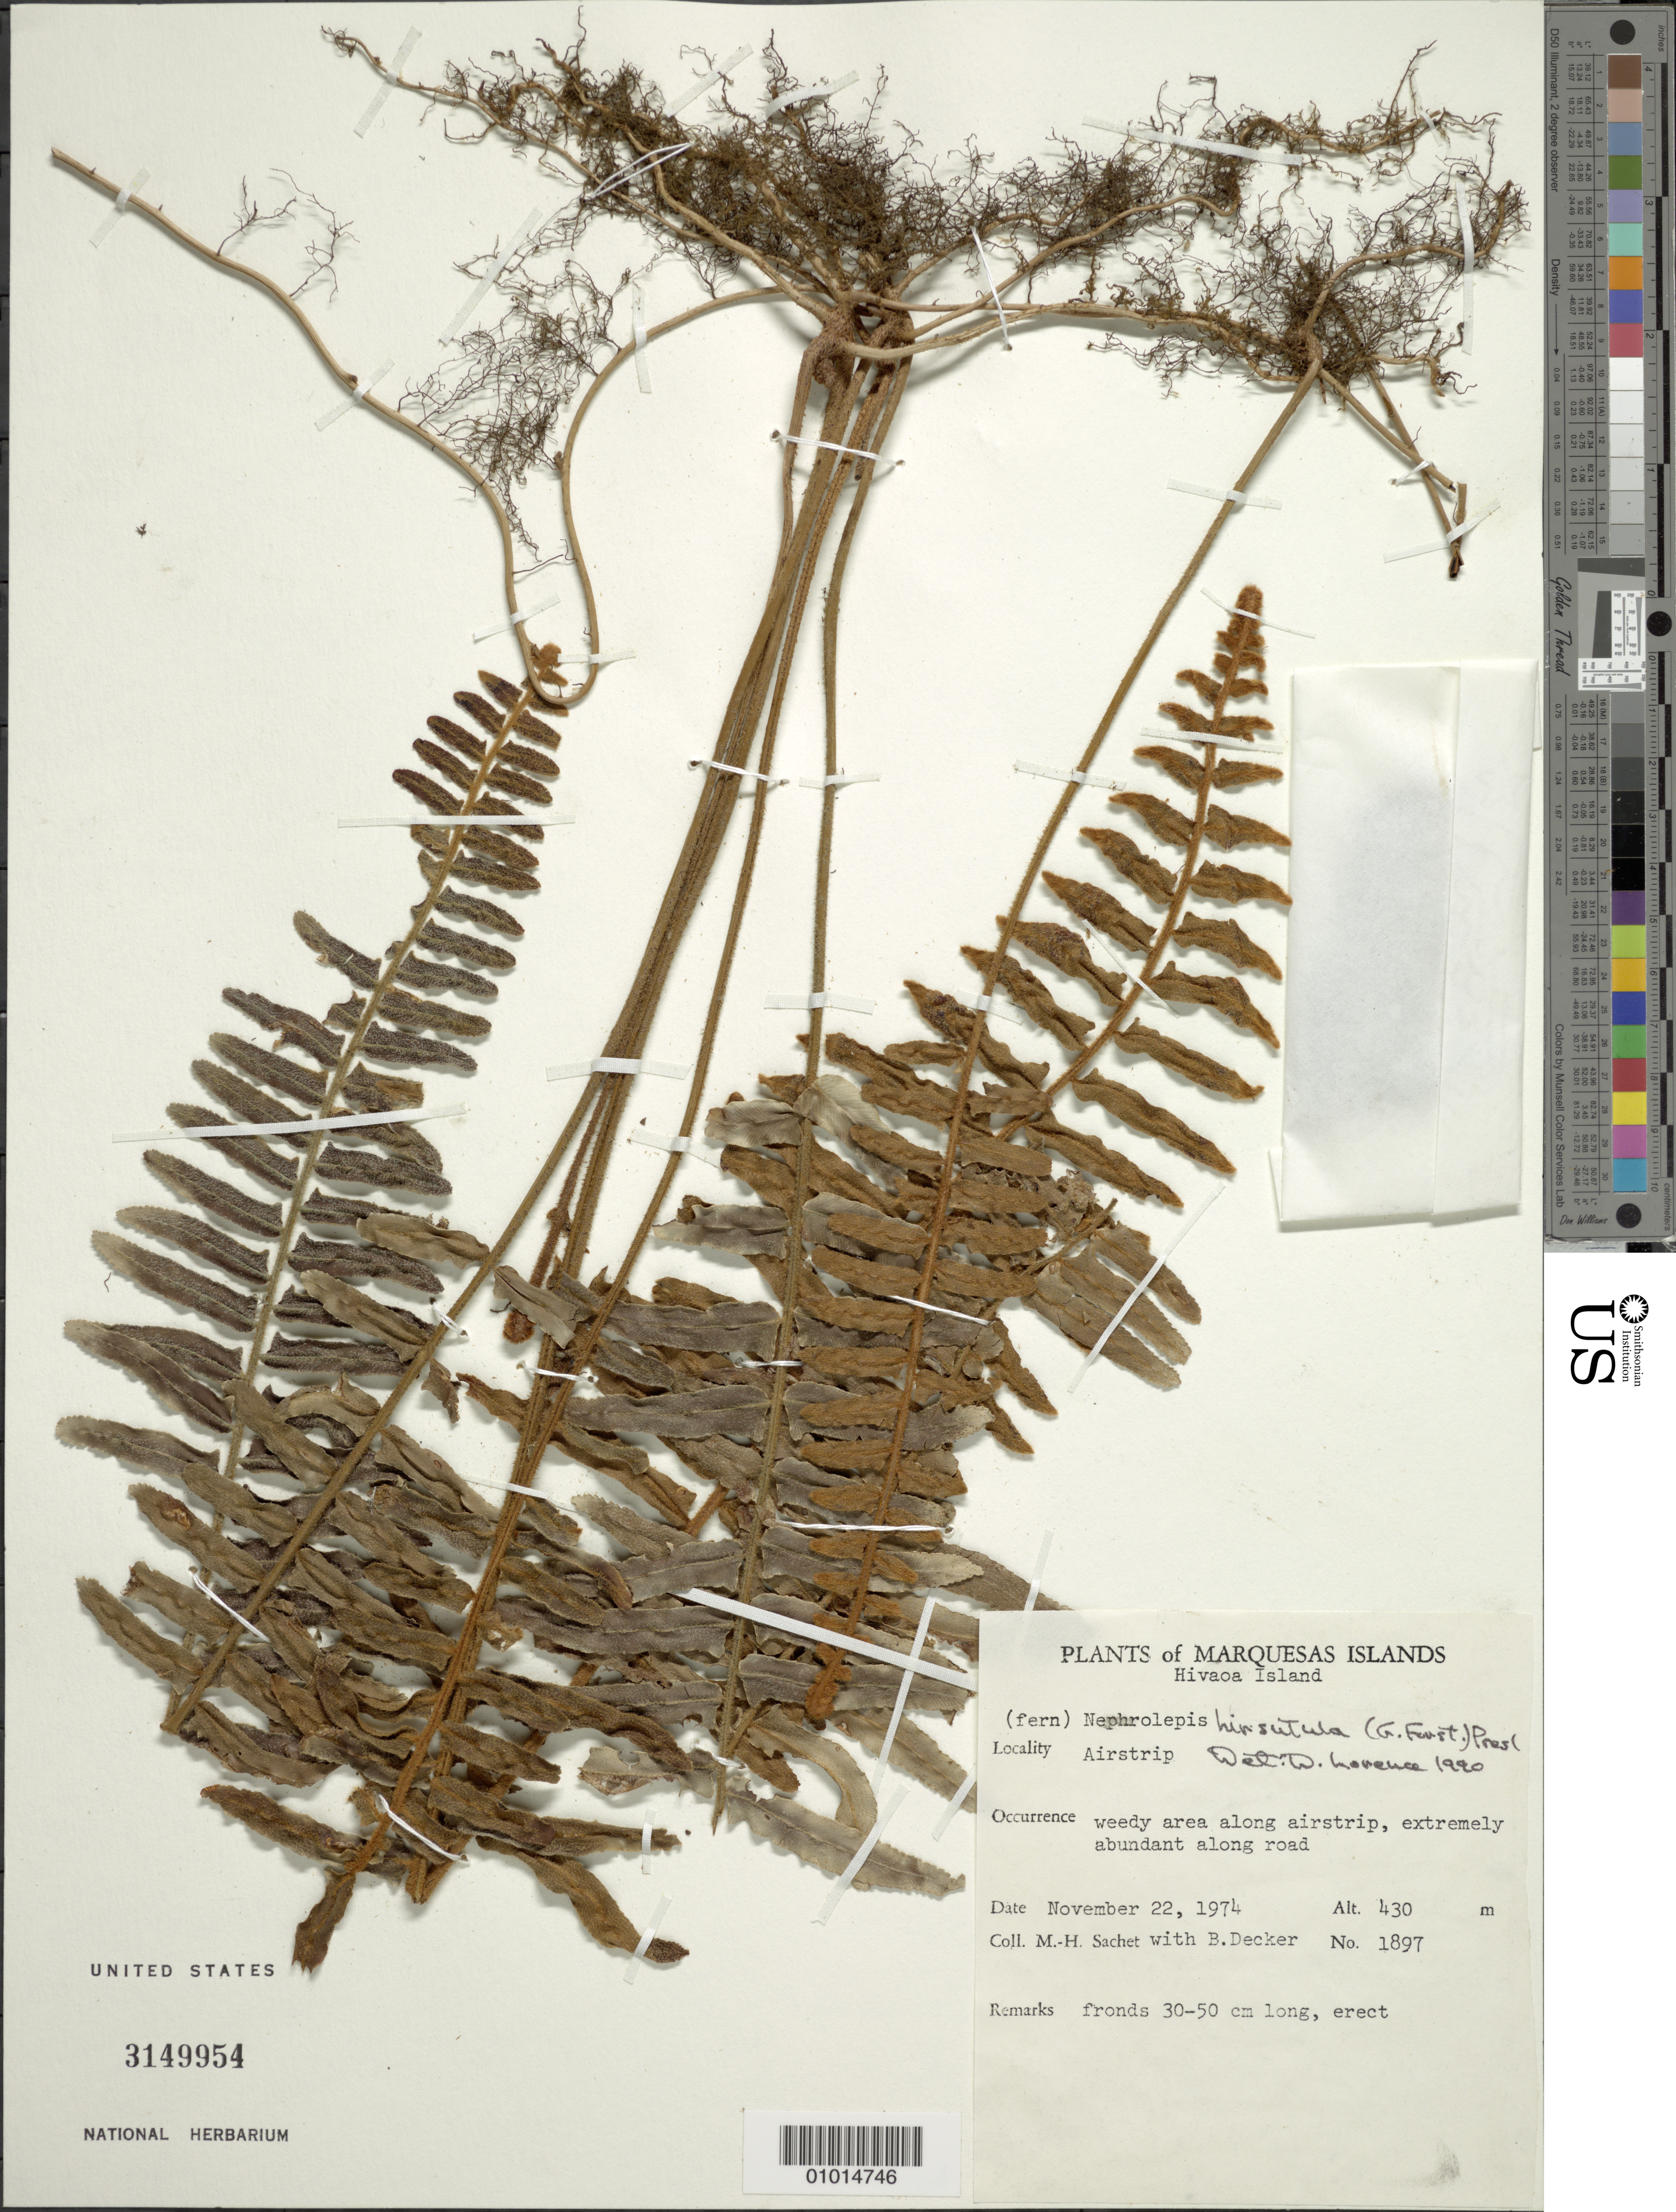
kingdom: Plantae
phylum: Tracheophyta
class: Polypodiopsida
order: Polypodiales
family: Nephrolepidaceae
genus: Nephrolepis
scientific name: Nephrolepis hirsutula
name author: (G. Forst.) C. Presl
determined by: Lorence, David H., (PTBG), National Tropical Botanical Garden (UNITED STATES)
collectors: M.-H. Sachet & B. G. Decker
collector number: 1897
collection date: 1974-11-22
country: French Polynesia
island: Hiva Oa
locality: Airstrip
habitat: Weedy area along airstrip, extremely abundant along road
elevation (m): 430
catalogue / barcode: US 3149954